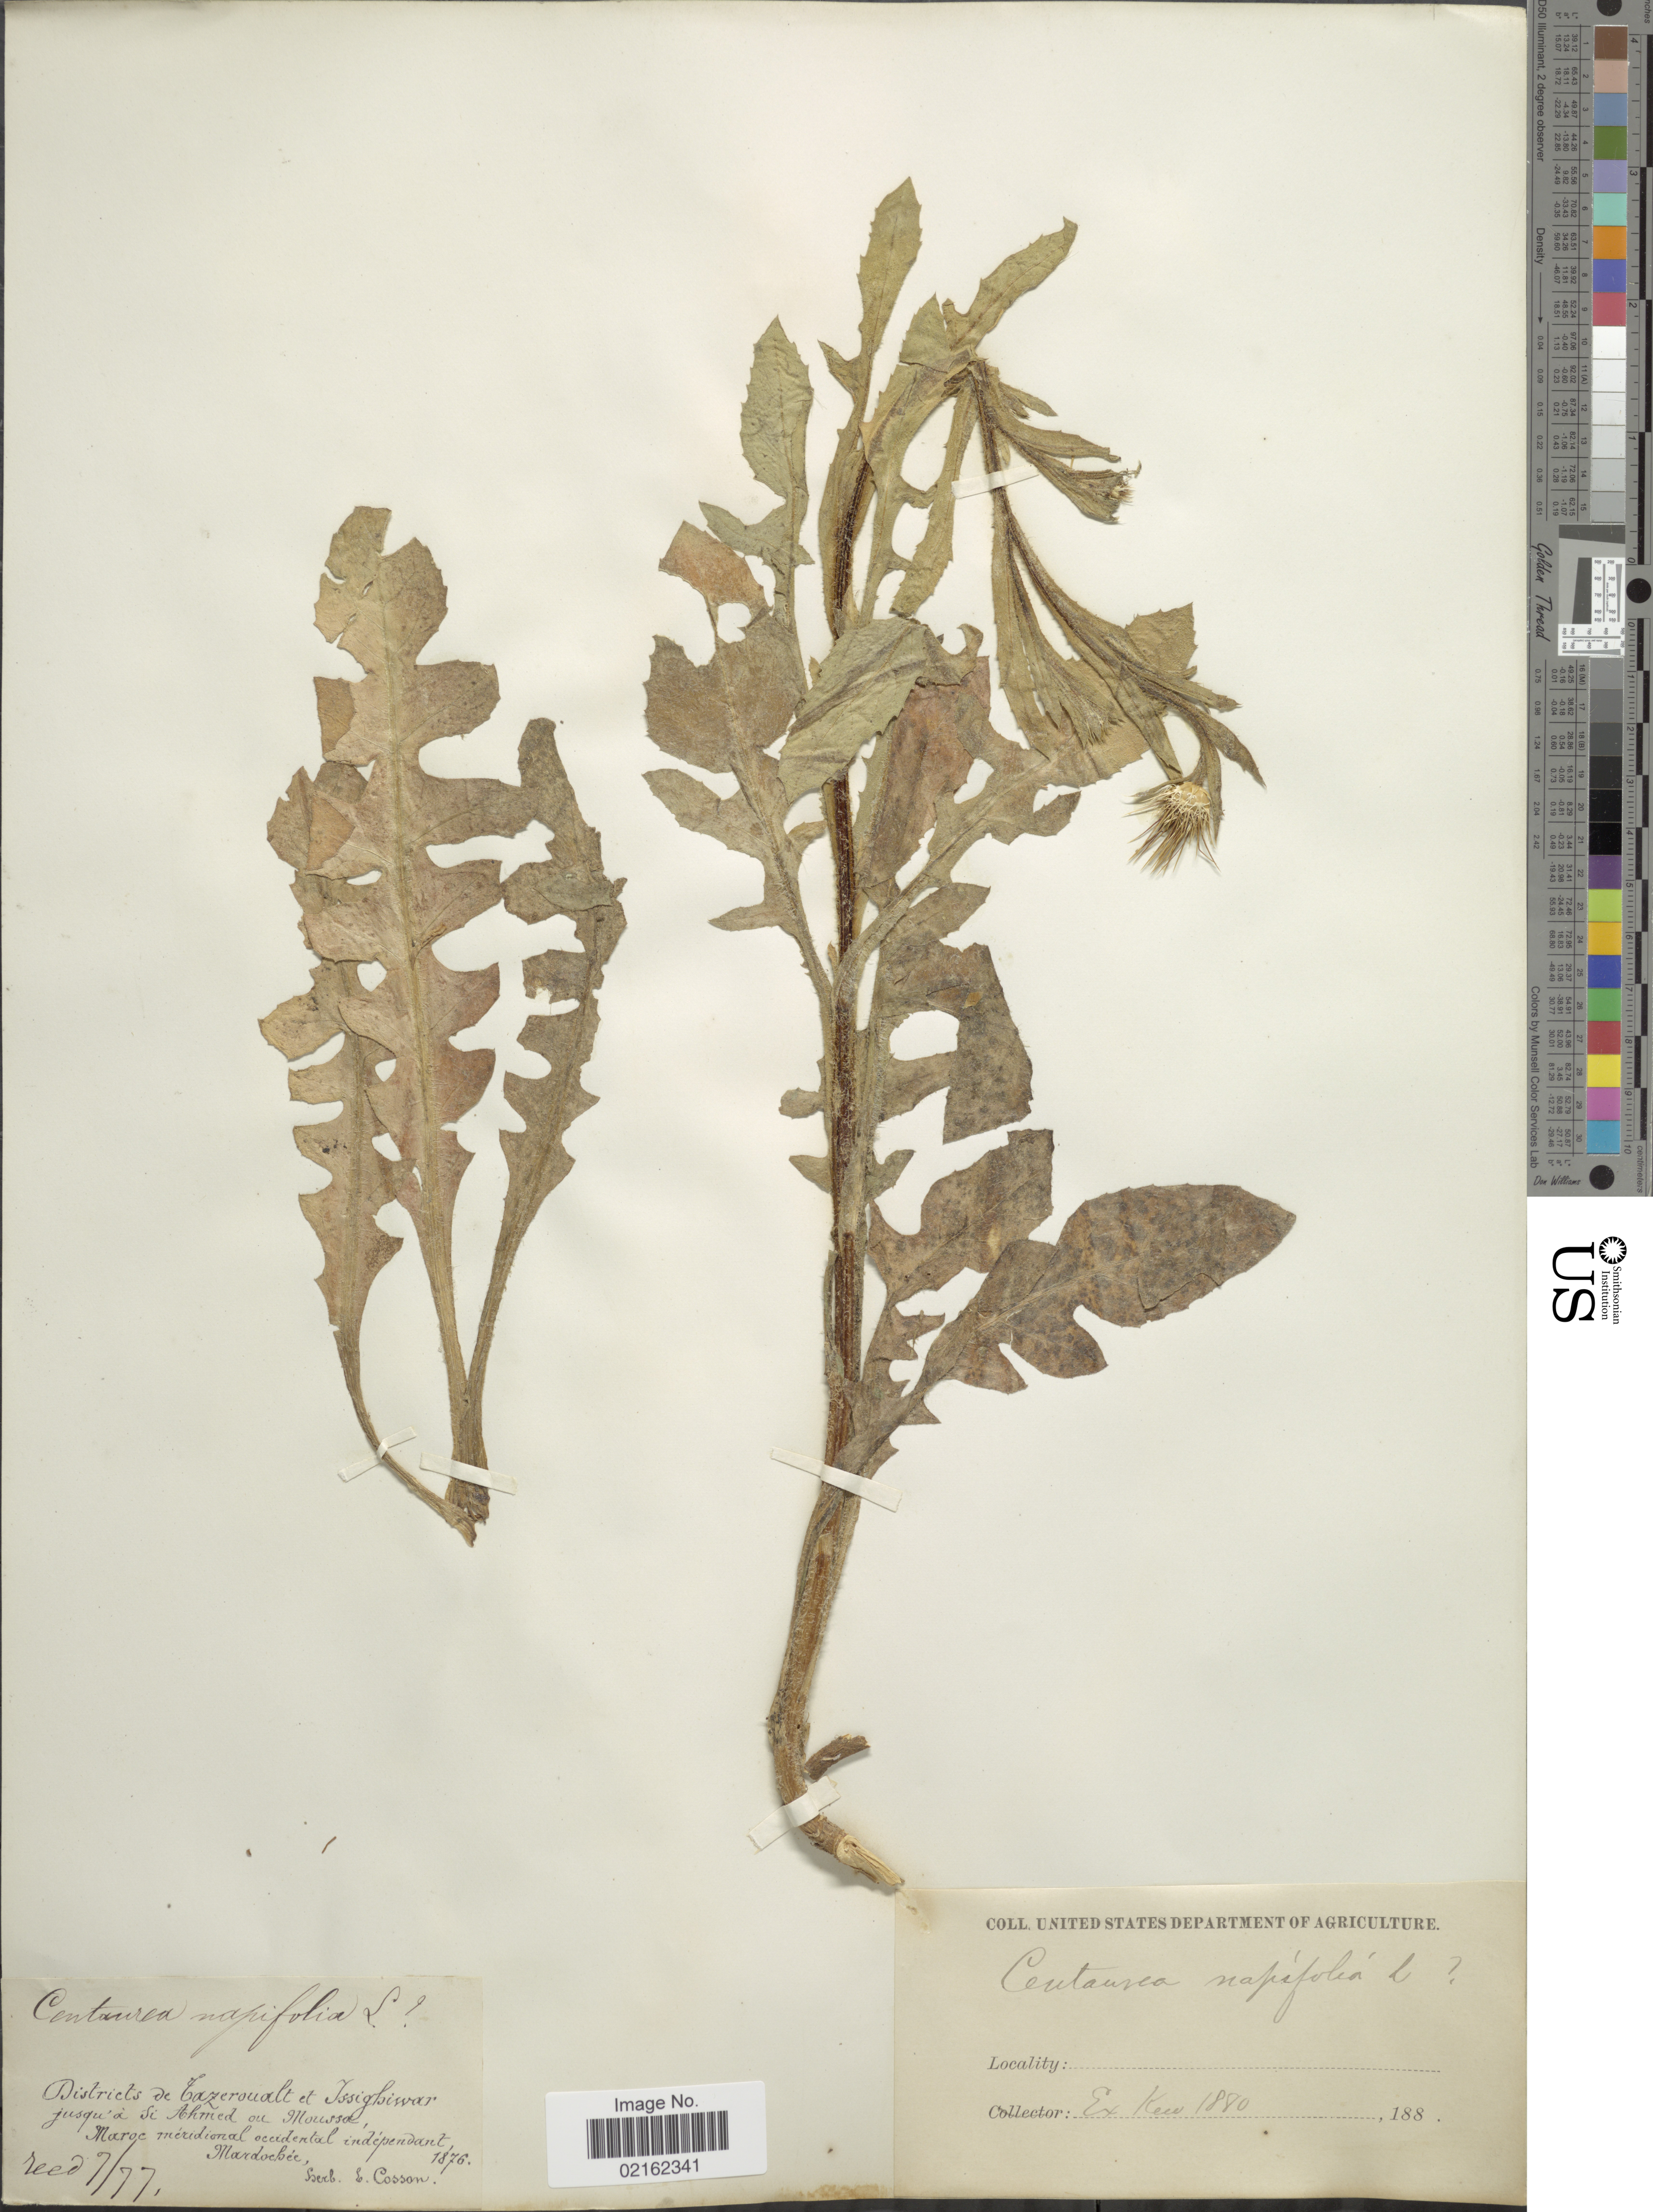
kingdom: Plantae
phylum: Tracheophyta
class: Magnoliopsida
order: Asterales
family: Asteraceae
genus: Centaurea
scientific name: Centaurea napifolia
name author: L.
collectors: Mardochee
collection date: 1876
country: Morocco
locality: Districts de Tazeroualt et Issighiwar, jusqu'à Si Ahmed ou Moussa, Maroc meridional occidental independant.